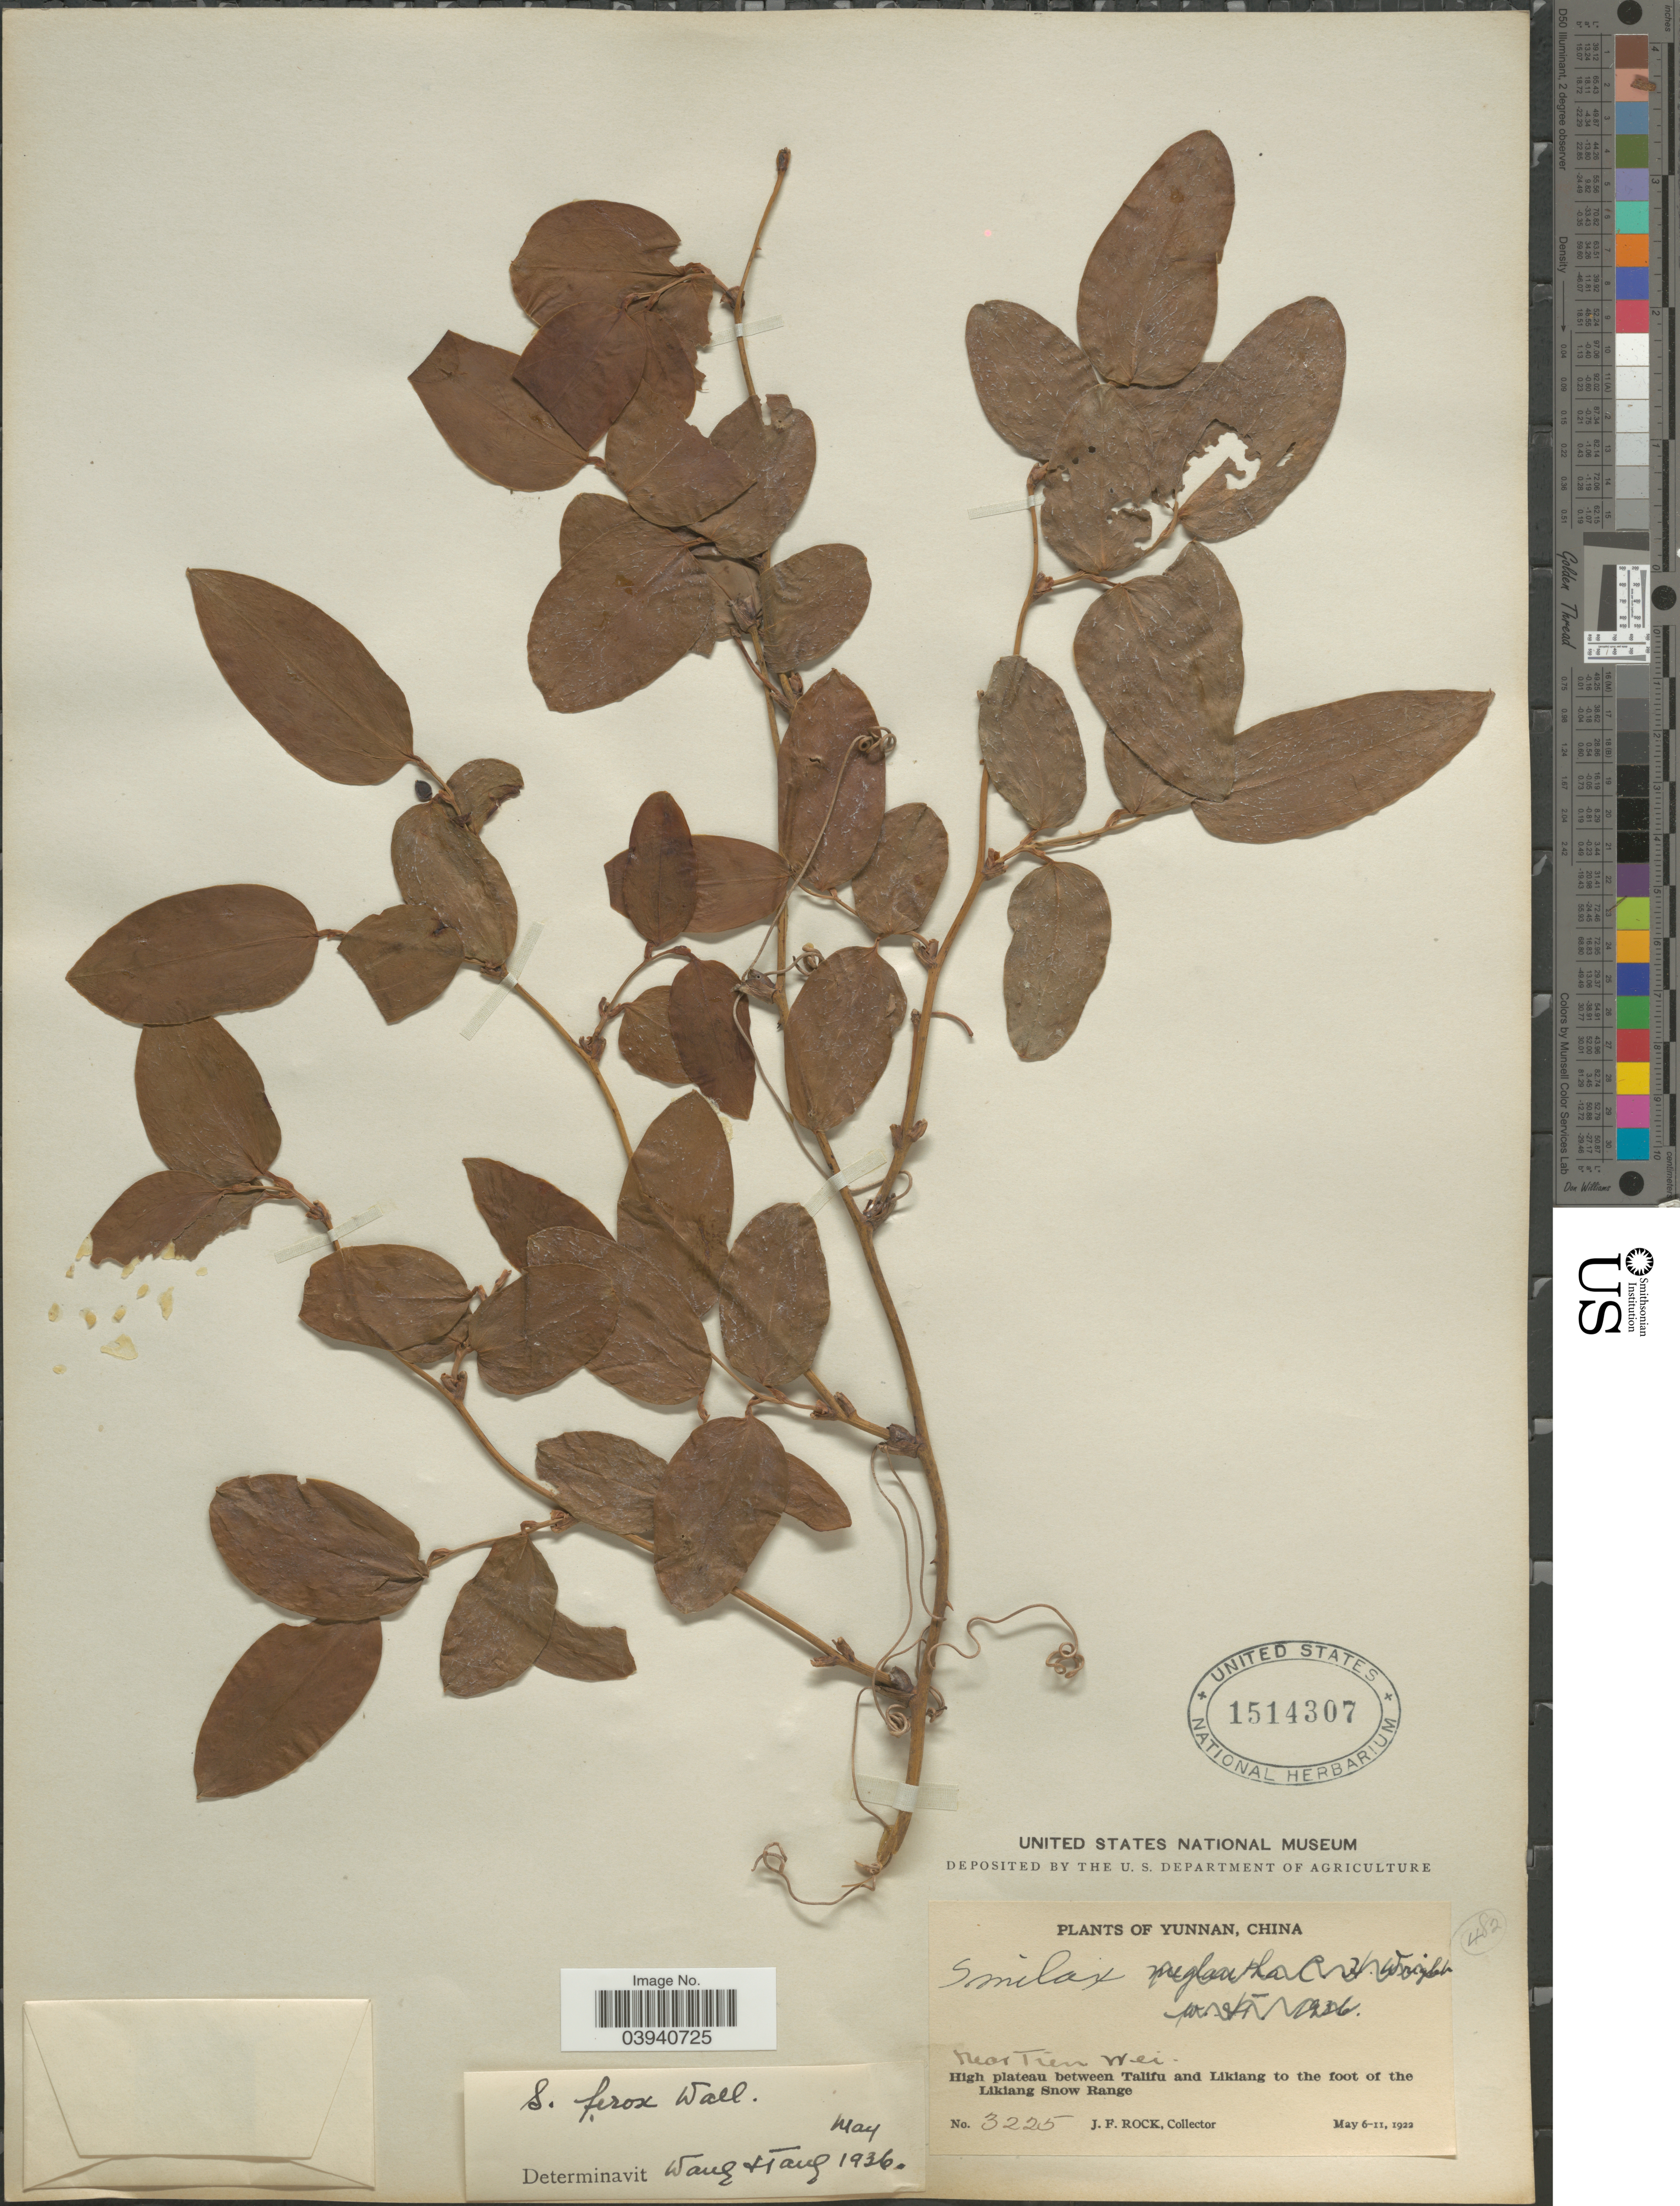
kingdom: Plantae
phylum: Tracheophyta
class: Liliopsida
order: Liliales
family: Smilacaceae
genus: Smilax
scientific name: Smilax ferox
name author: Wall. ex Kunth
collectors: J. Rock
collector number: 3225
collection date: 1922-05-06/1922-05-11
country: China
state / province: Yunnan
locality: Near Tien Wei. High plateau between Talifu and Likiang to the foot of the Likiang Snow Range.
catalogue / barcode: US 1514307